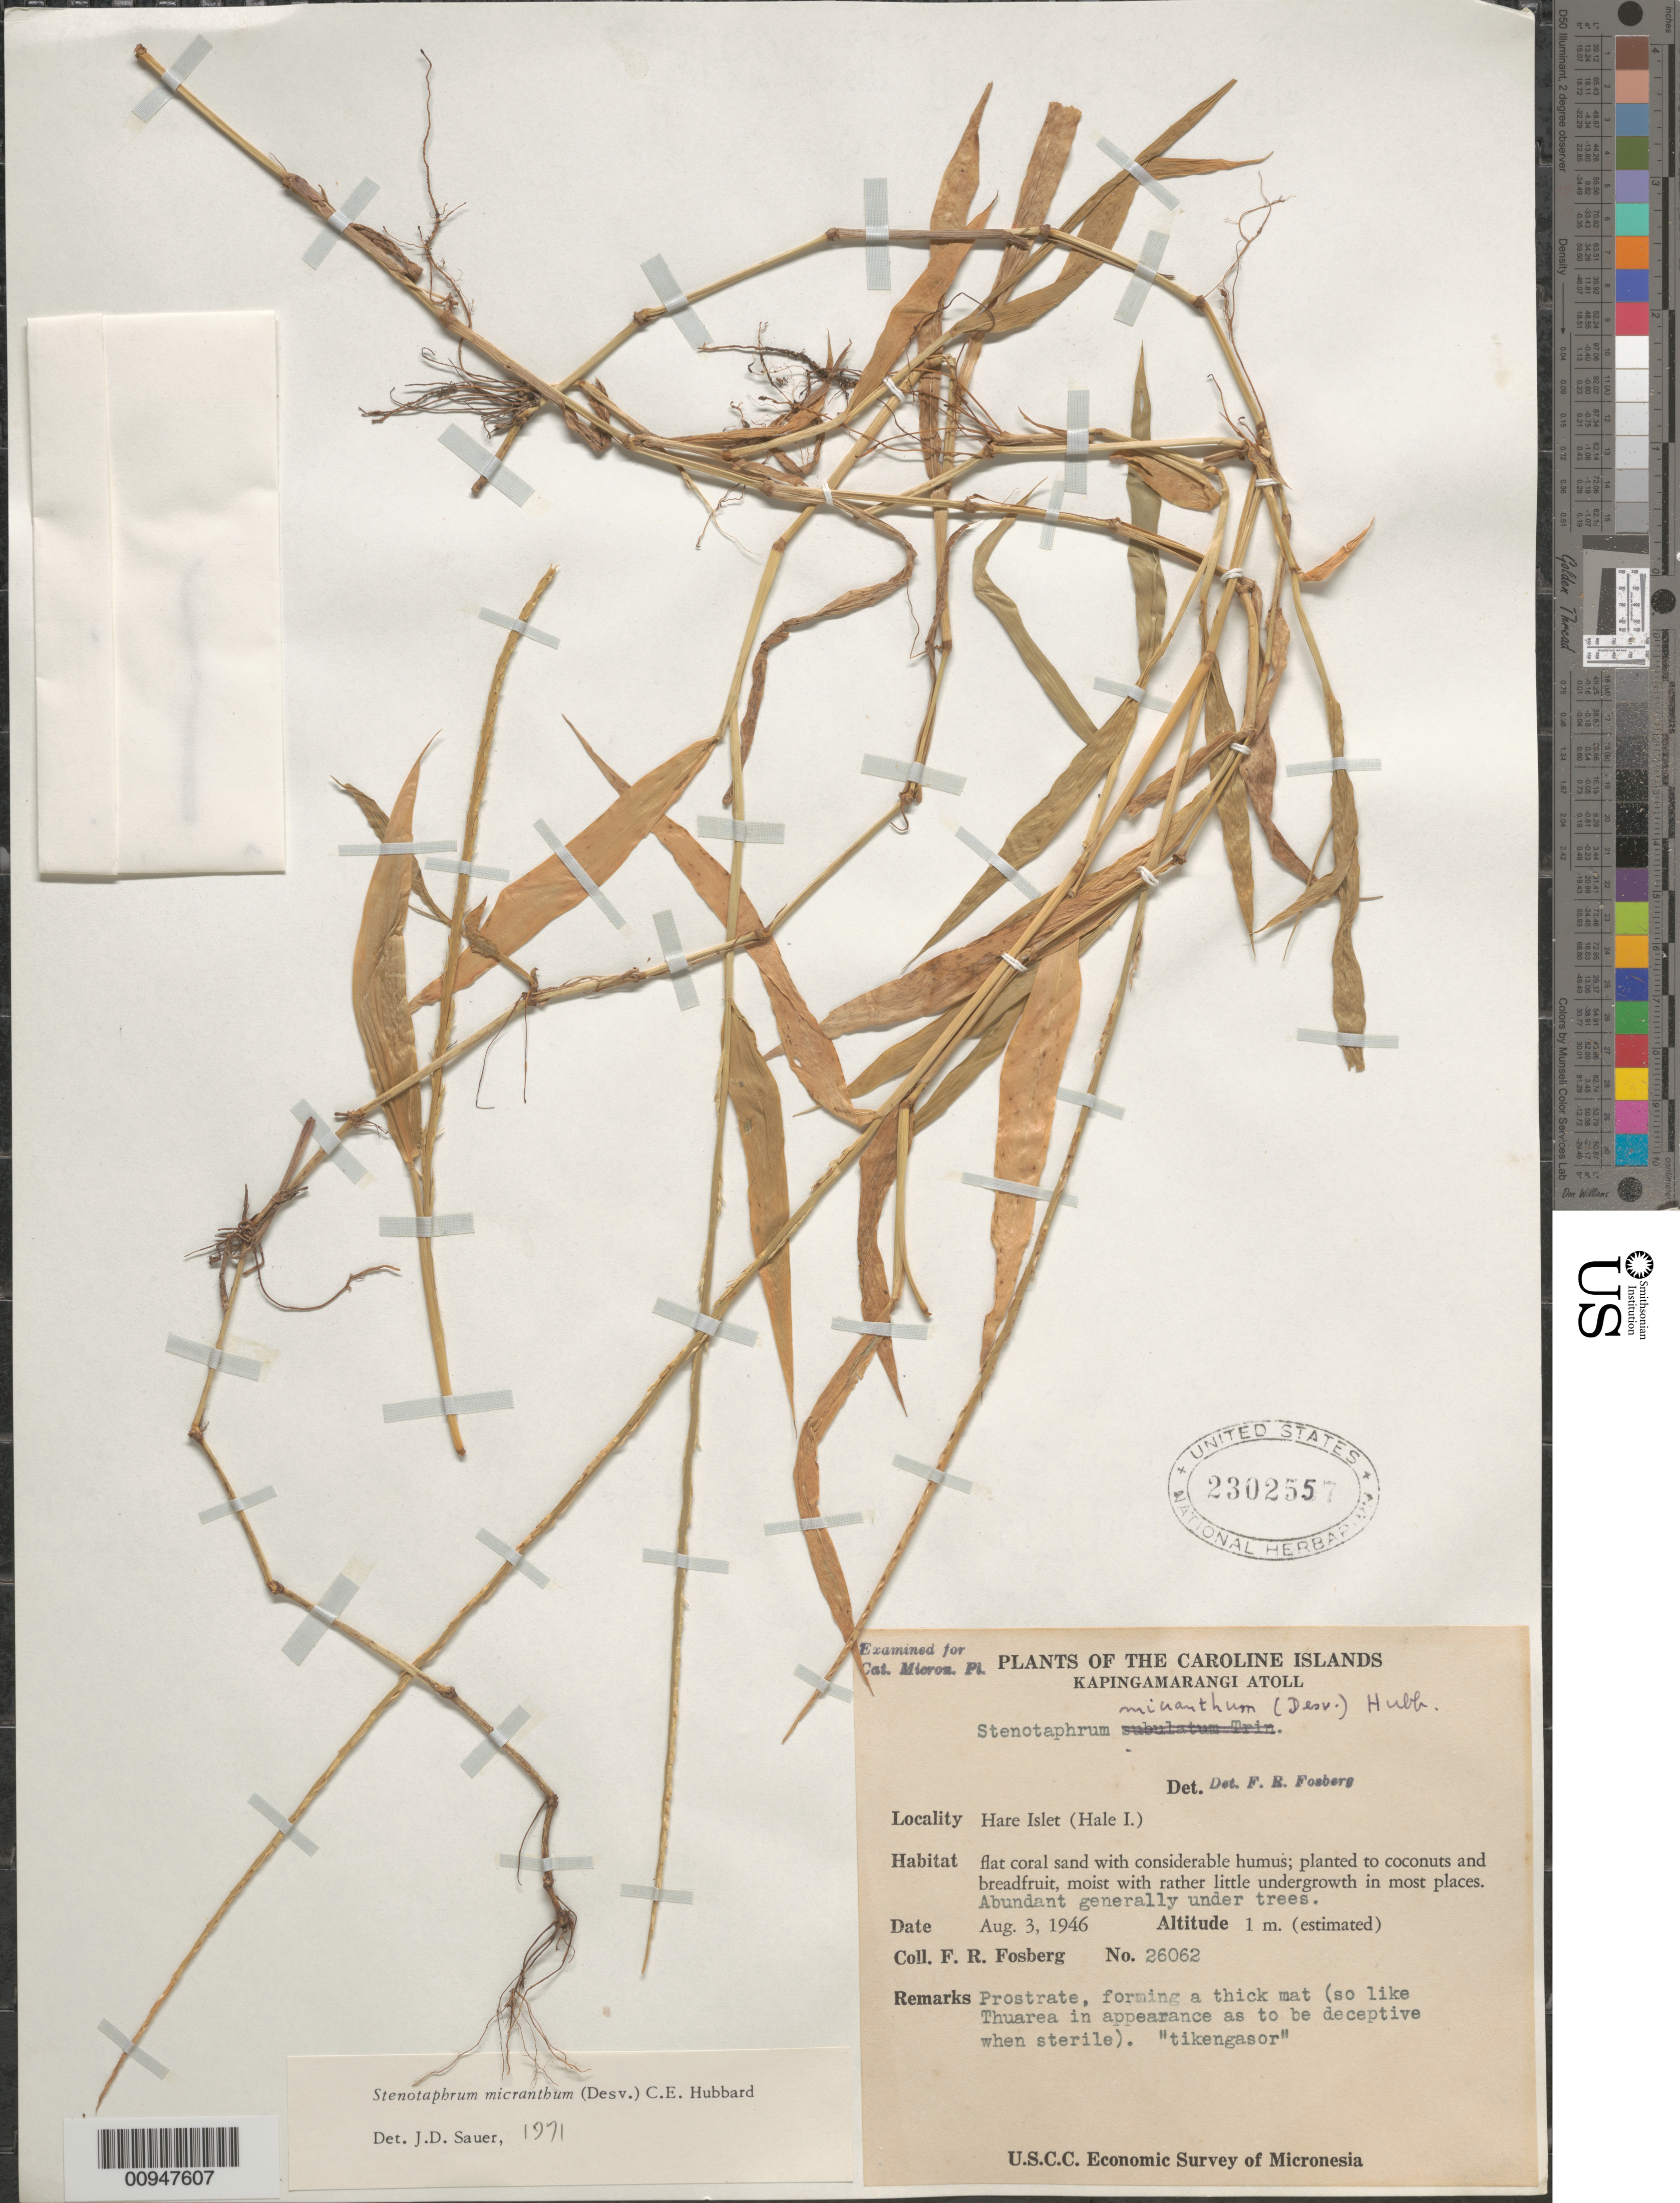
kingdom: Plantae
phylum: Tracheophyta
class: Liliopsida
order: Poales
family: Poaceae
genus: Stenotaphrum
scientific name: Stenotaphrum micranthum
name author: (Desv.) C.E. Hubb.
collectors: F. R. Fosberg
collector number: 26062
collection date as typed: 03 Aug 1946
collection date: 1946-08-03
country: Micronesia, Federated States of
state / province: Pohnpei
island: Kapingamarangi Atoll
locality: Hare islet (Hare I.)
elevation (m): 1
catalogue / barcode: US 230255